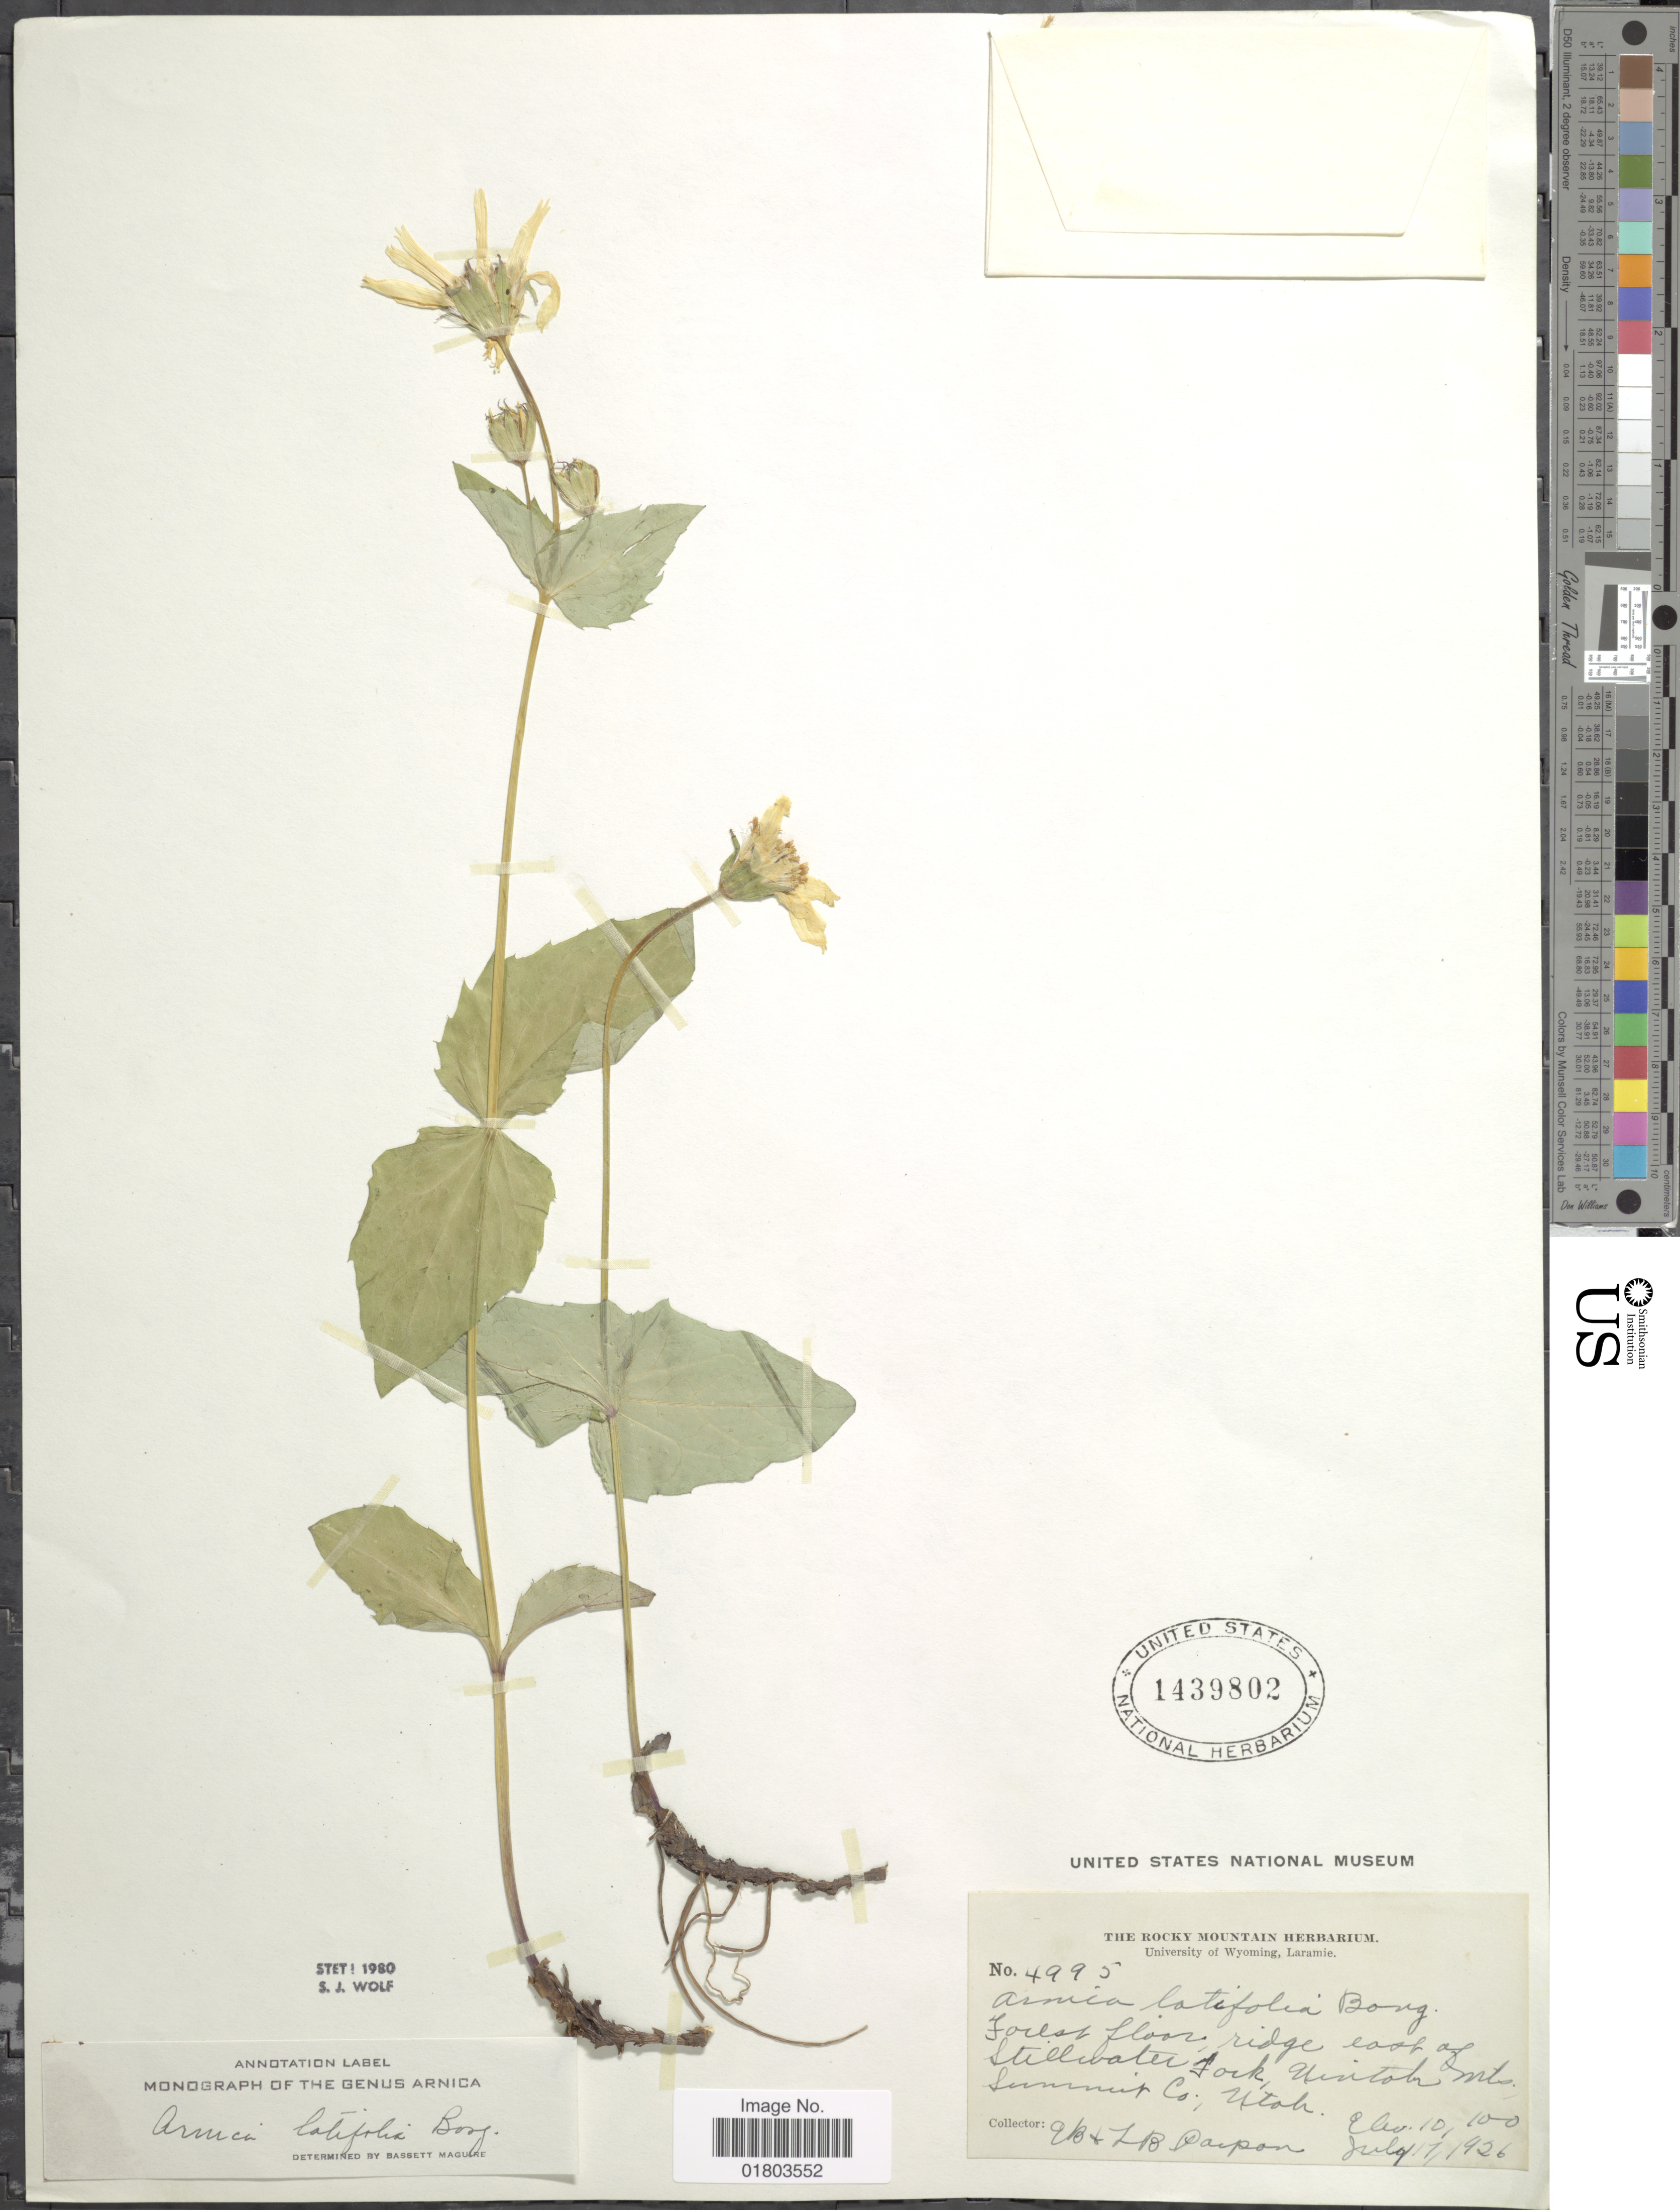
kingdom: Plantae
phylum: Tracheophyta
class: Magnoliopsida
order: Asterales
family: Asteraceae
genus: Arnica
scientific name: Arnica latifolia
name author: Bong.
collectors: E. Paipan & L. Paipan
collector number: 1995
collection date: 1926-07-17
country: United States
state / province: Utah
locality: Forest floor, ridge east of Stillwater Fork, Uintoh Mts, Summit Co.,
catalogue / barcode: US 1439802